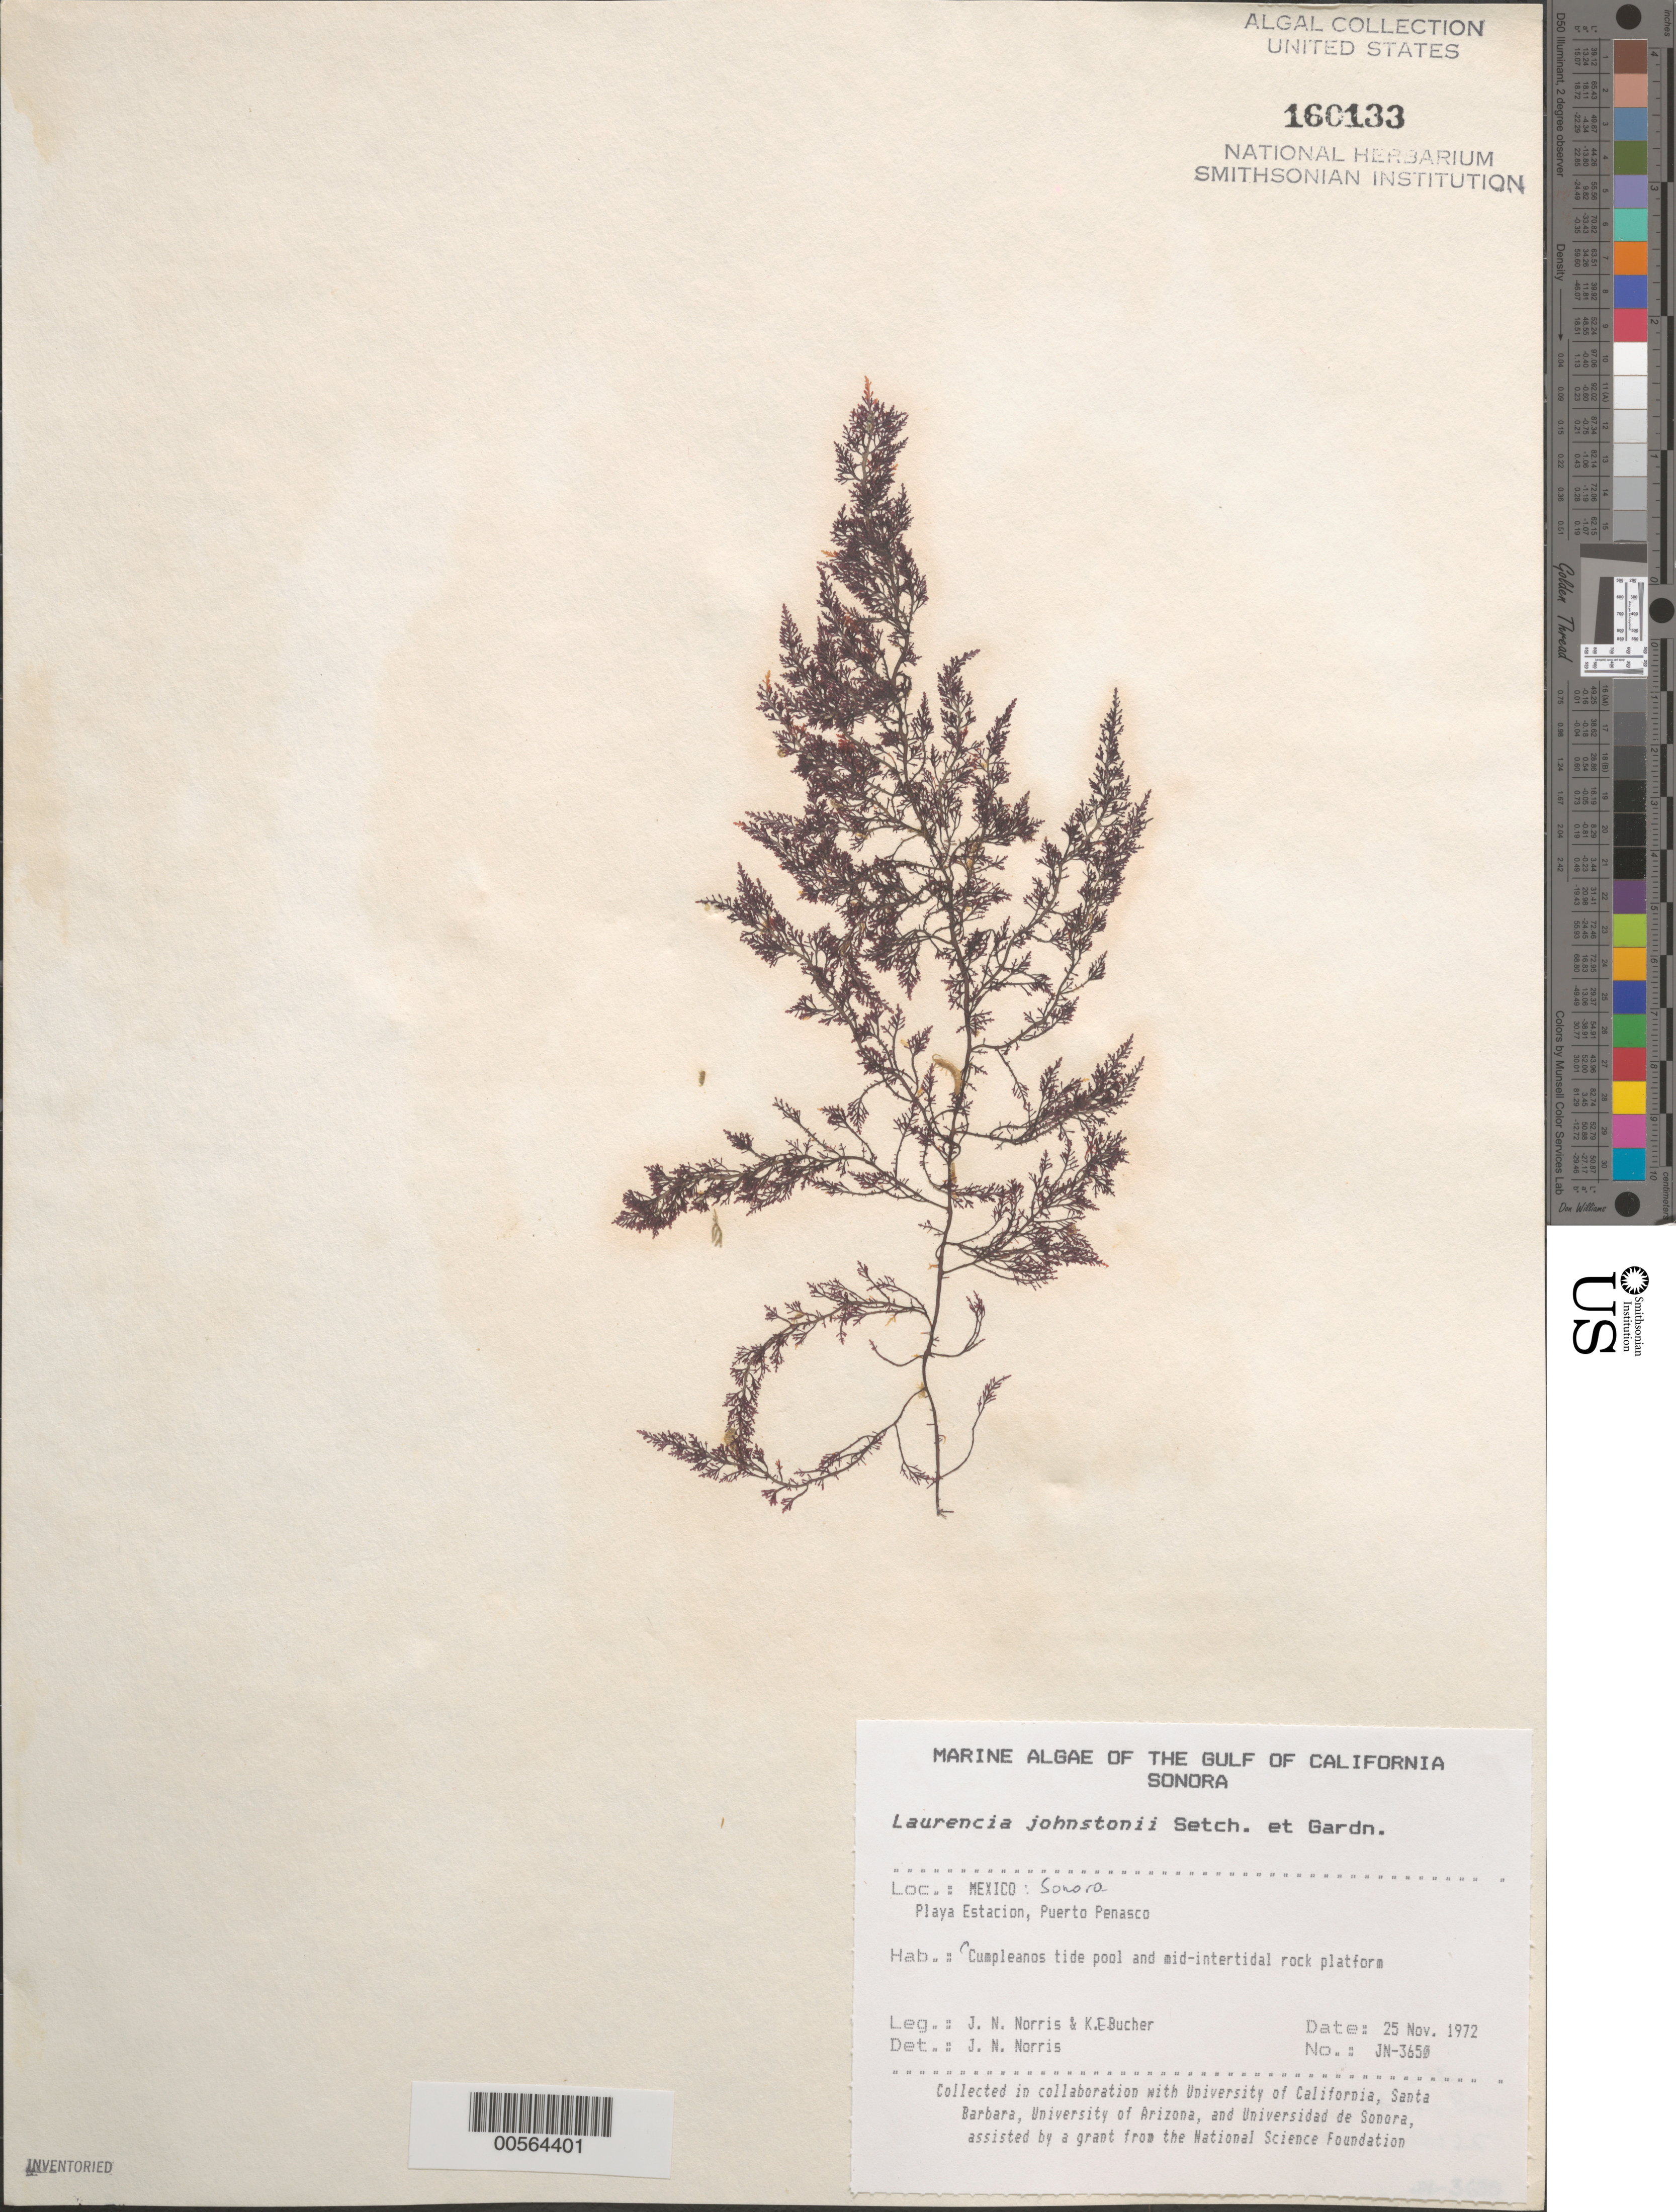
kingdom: Plantae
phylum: Rhodophyta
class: Florideophyceae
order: Ceramiales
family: Rhodomelaceae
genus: Laurencia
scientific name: Laurencia johnstonii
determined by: Norris, James N.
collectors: J. N. Norris & K. E. Bucher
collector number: JN-3650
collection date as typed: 25 Nov 1972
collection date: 1972-11-25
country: Mexico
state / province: Sonora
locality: Playa Estacion, Puerto Penasco, Cumpleanos tide pool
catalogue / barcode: US 160133